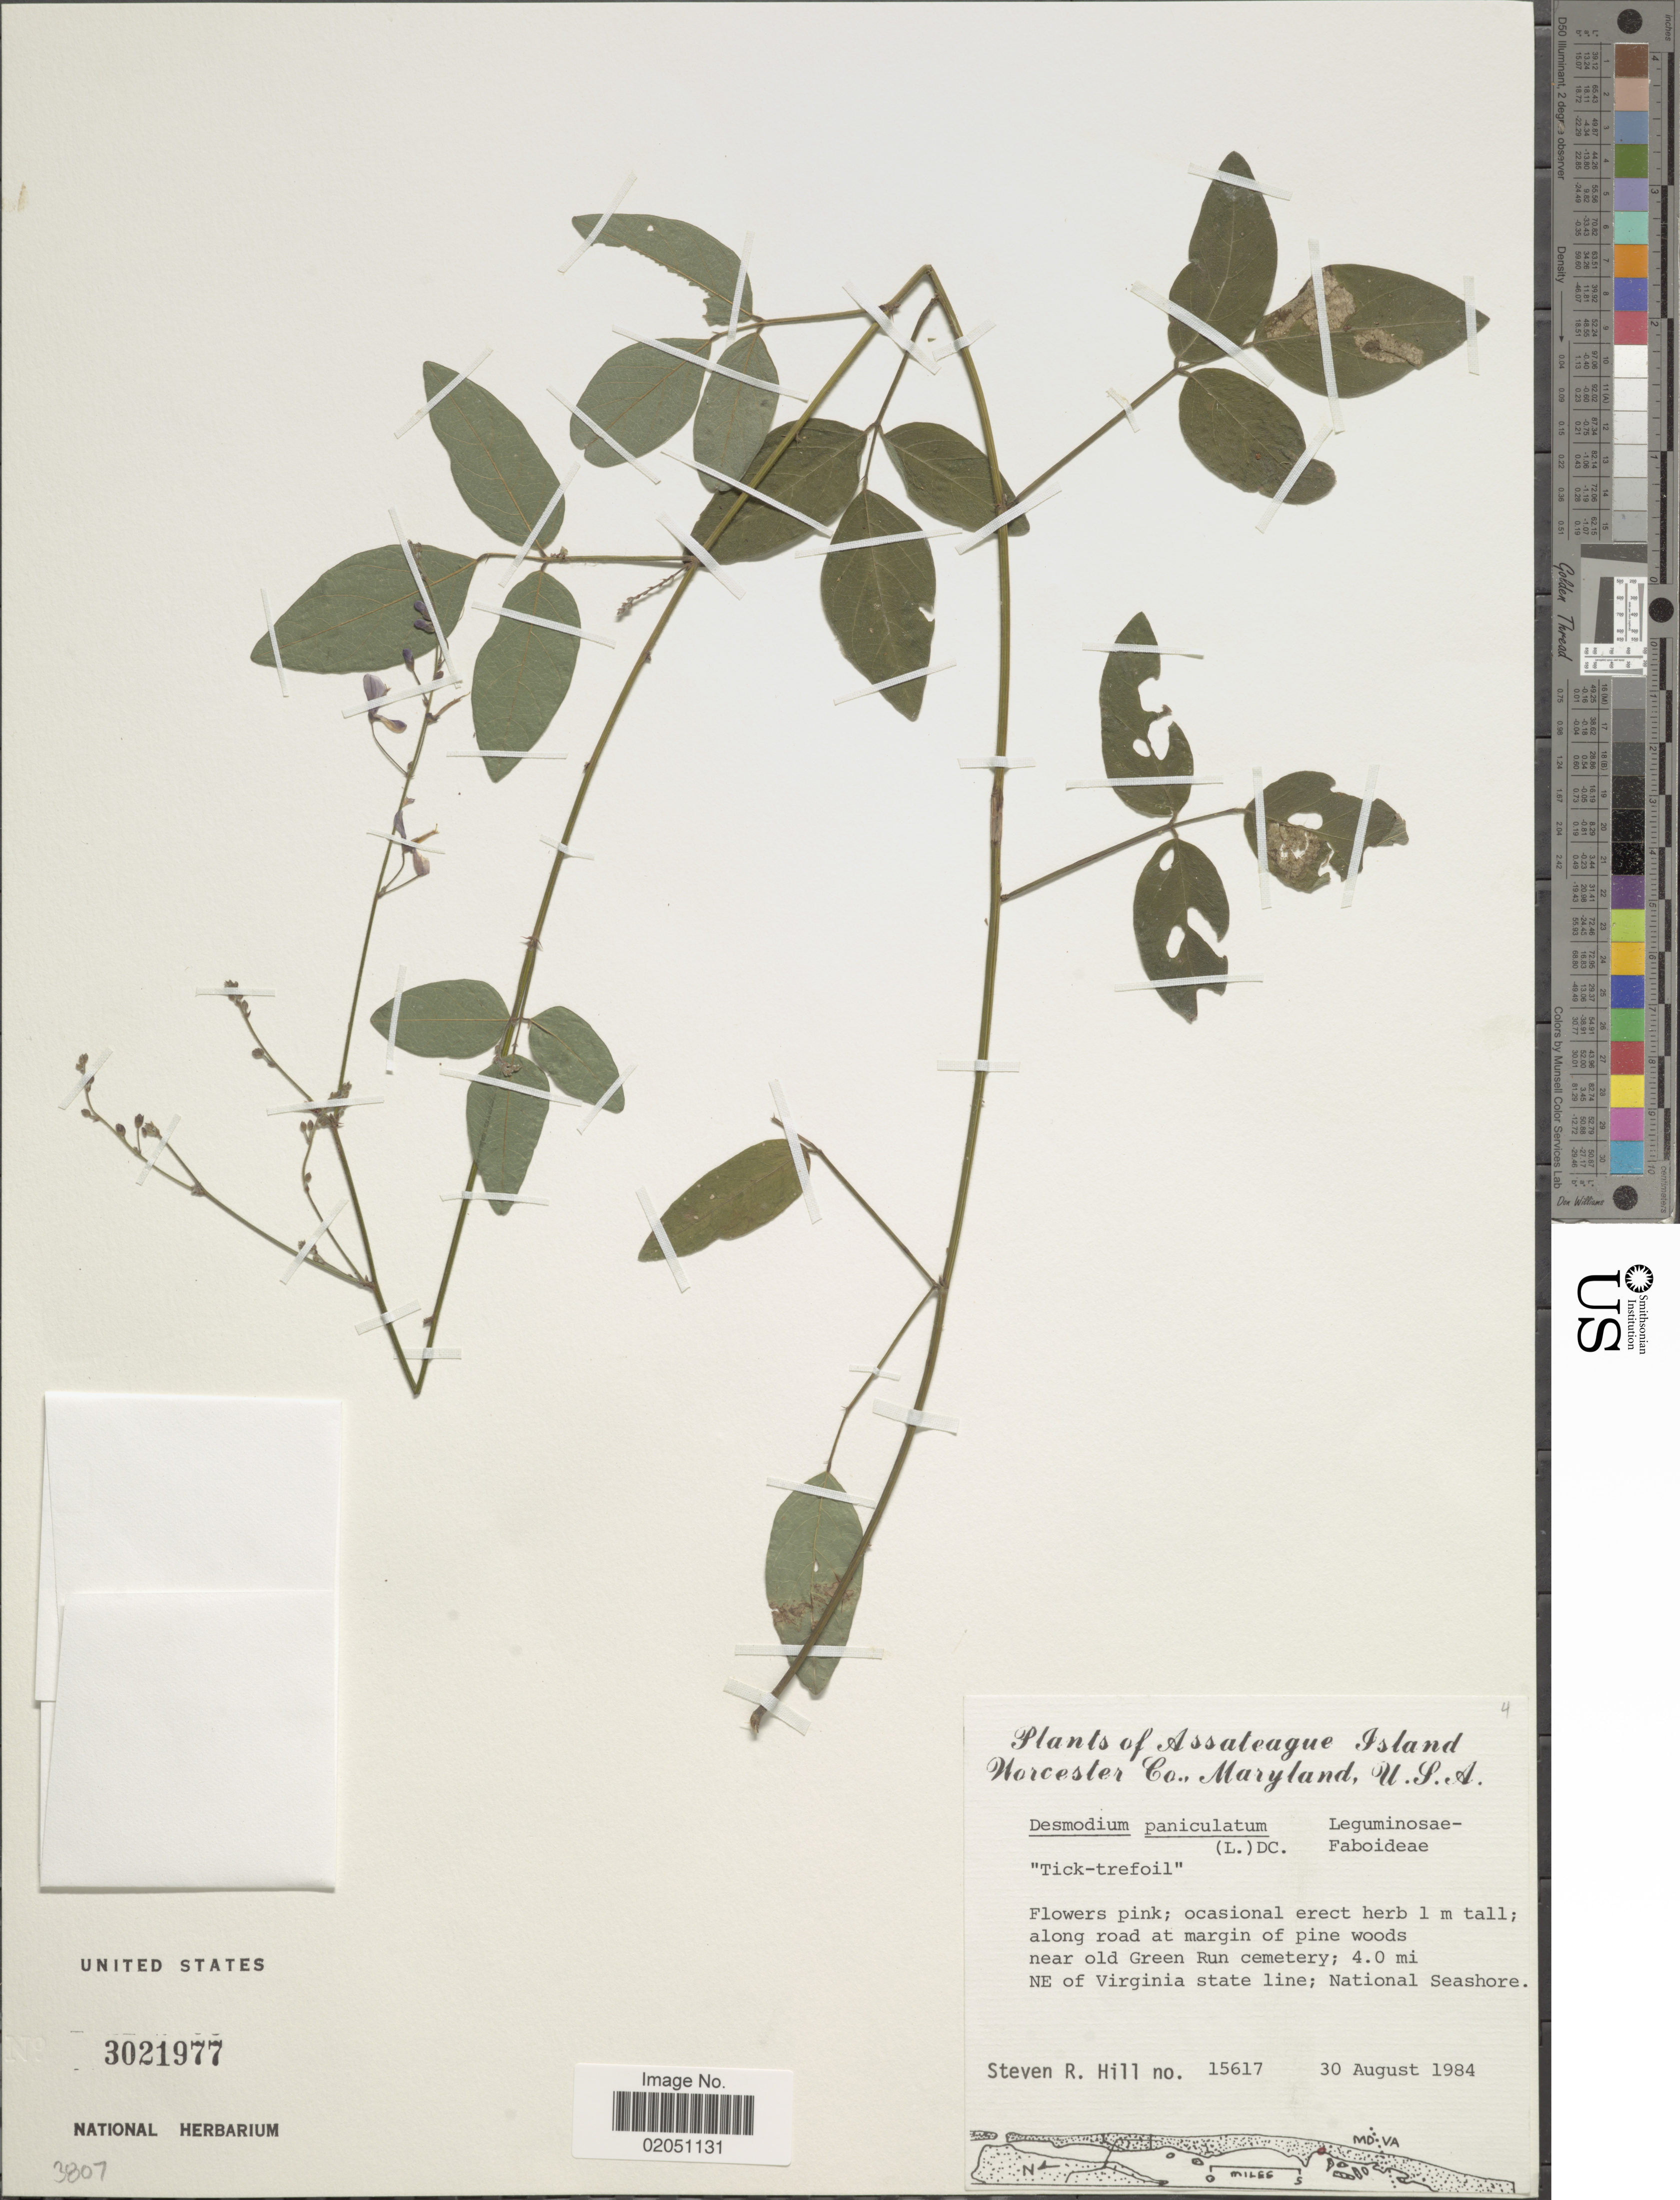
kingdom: Plantae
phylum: Tracheophyta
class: Magnoliopsida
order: Fabales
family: Fabaceae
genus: Desmodium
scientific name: Desmodium paniculatum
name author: (L.) DC.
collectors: S. R. Hill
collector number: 15617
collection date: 1984-08-30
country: United States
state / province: Maryland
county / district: Worcester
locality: Assateague Island Worcester Co., along road at margin of pine woods near old Green Run cemetry; 4.0 mi NE of Virginia state line; National Seashore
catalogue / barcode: US 3021977